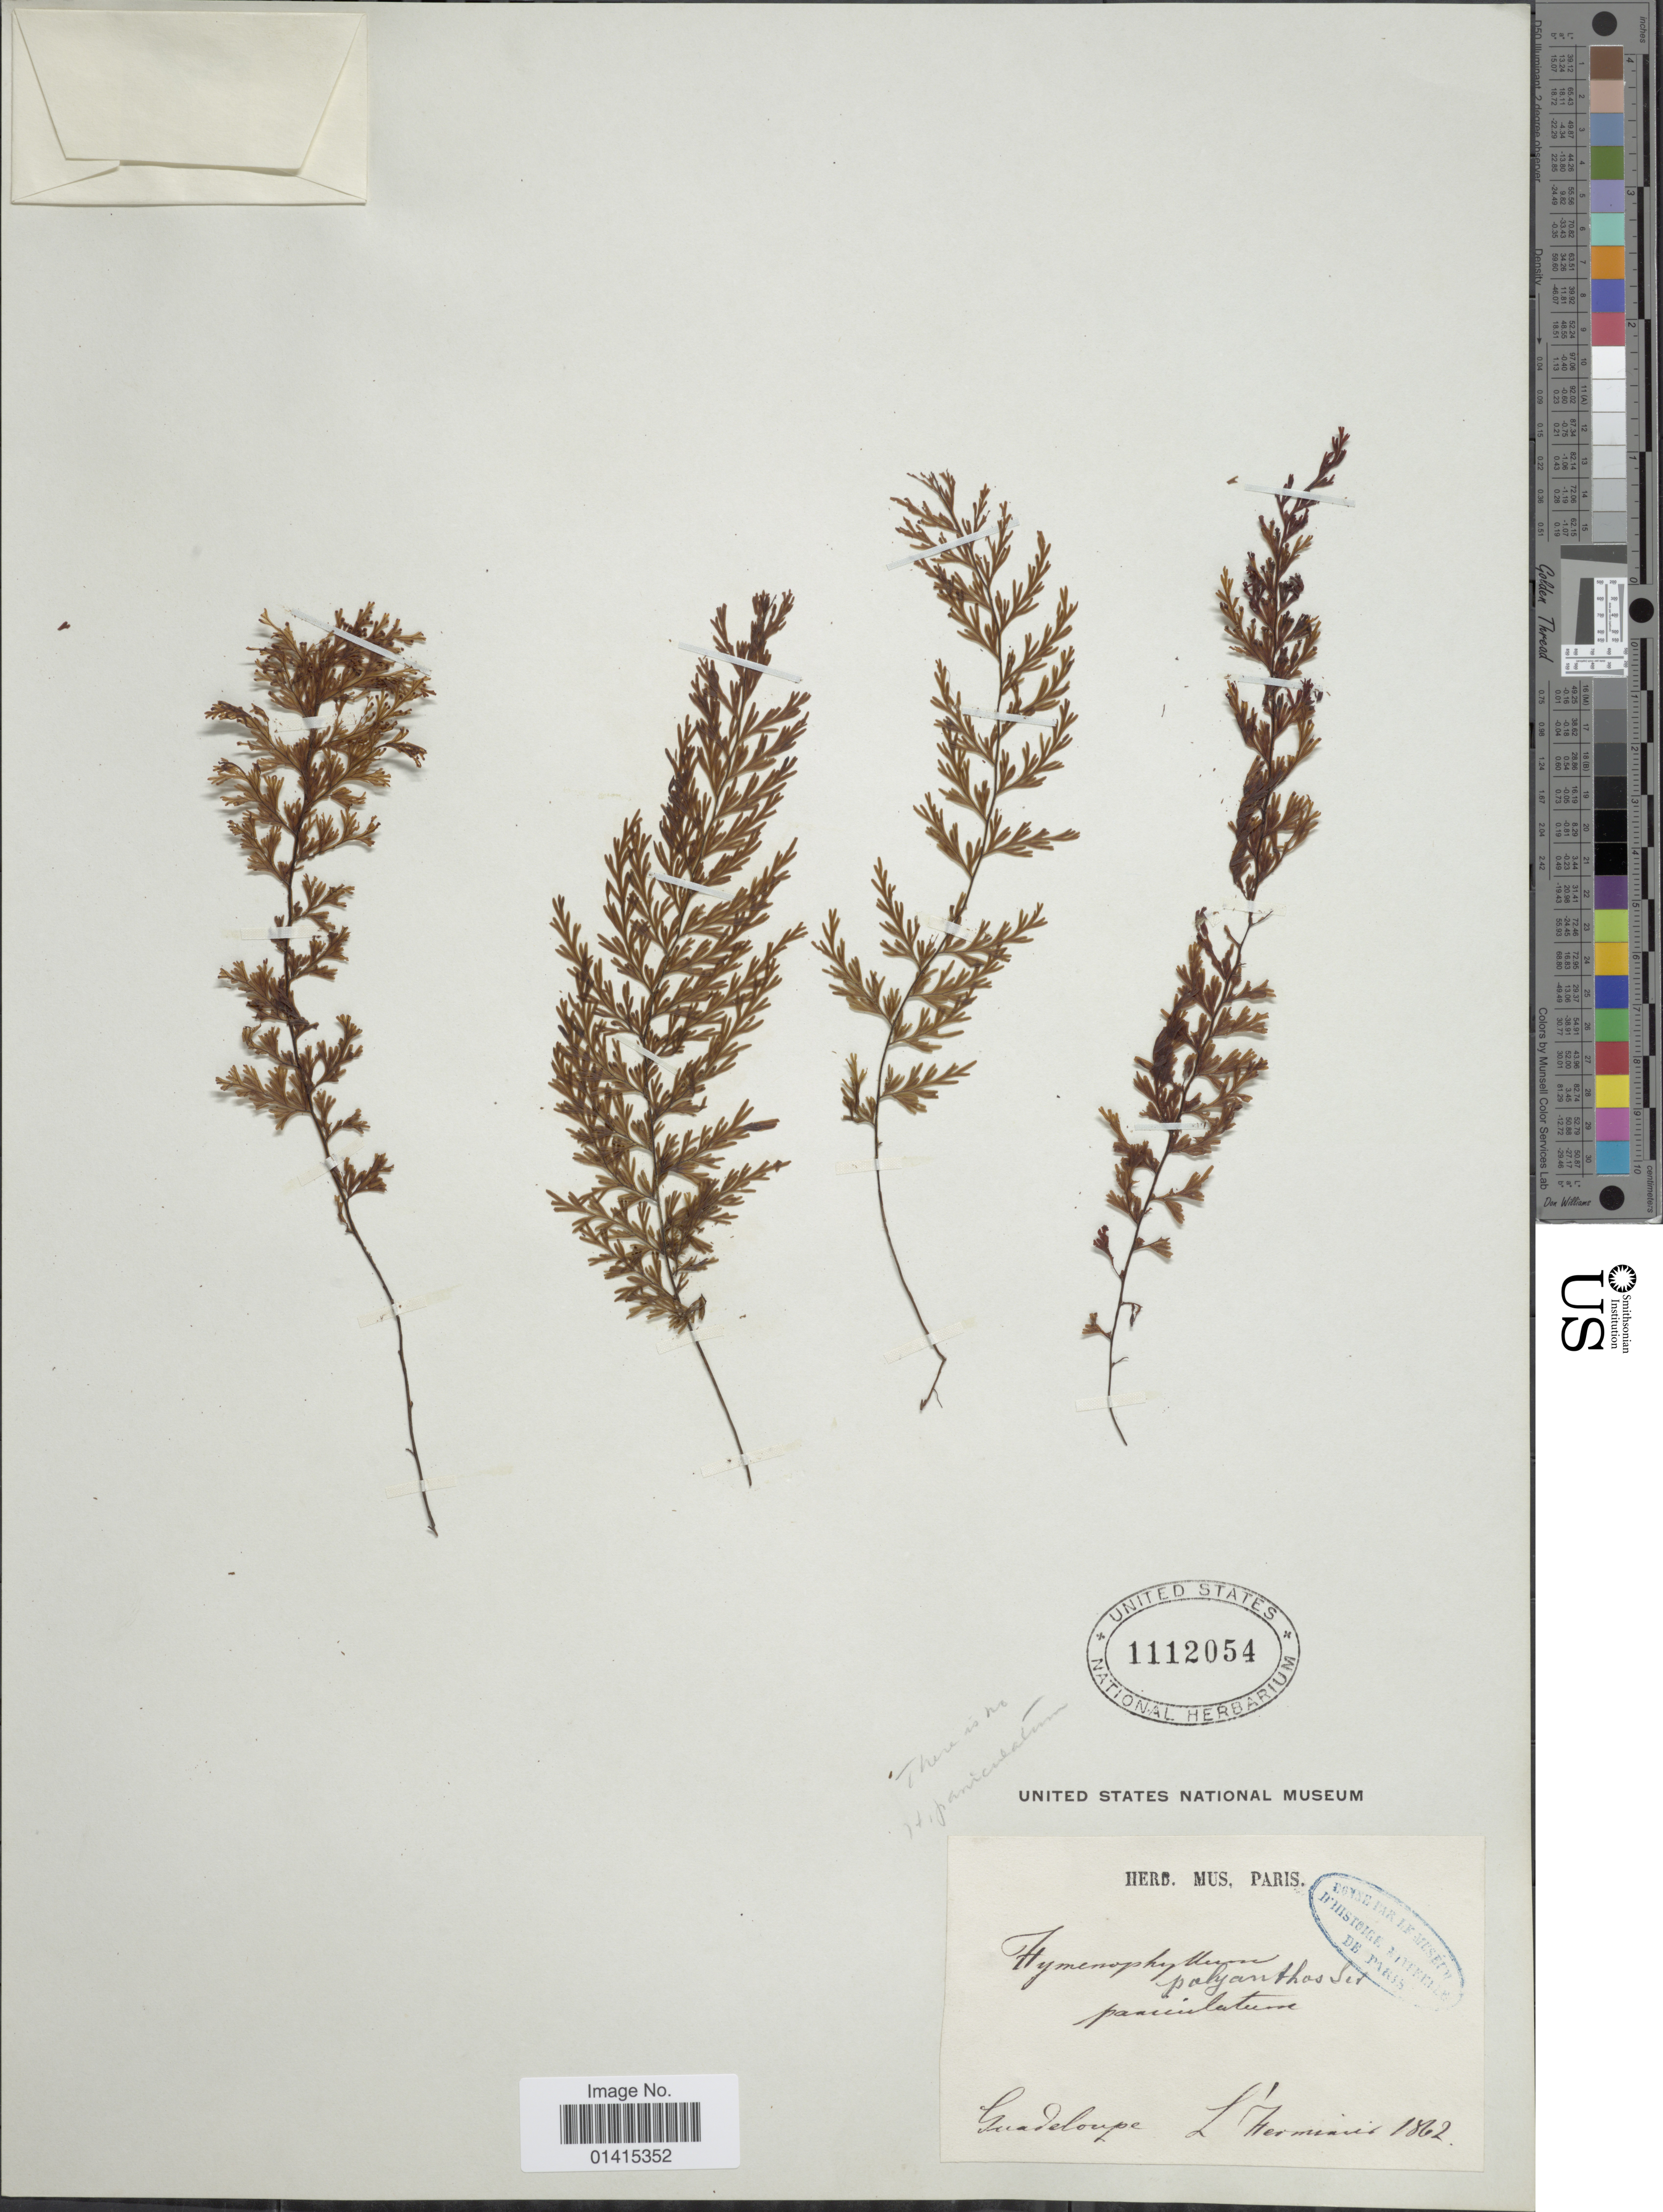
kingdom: Plantae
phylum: Tracheophyta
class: Polypodiopsida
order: Hymenophyllales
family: Hymenophyllaceae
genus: Hymenophyllum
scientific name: Hymenophyllum polyanthos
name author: (Sw.) Sw.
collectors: F. L'Herminier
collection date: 1862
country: Guadeloupe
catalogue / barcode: US 1112054